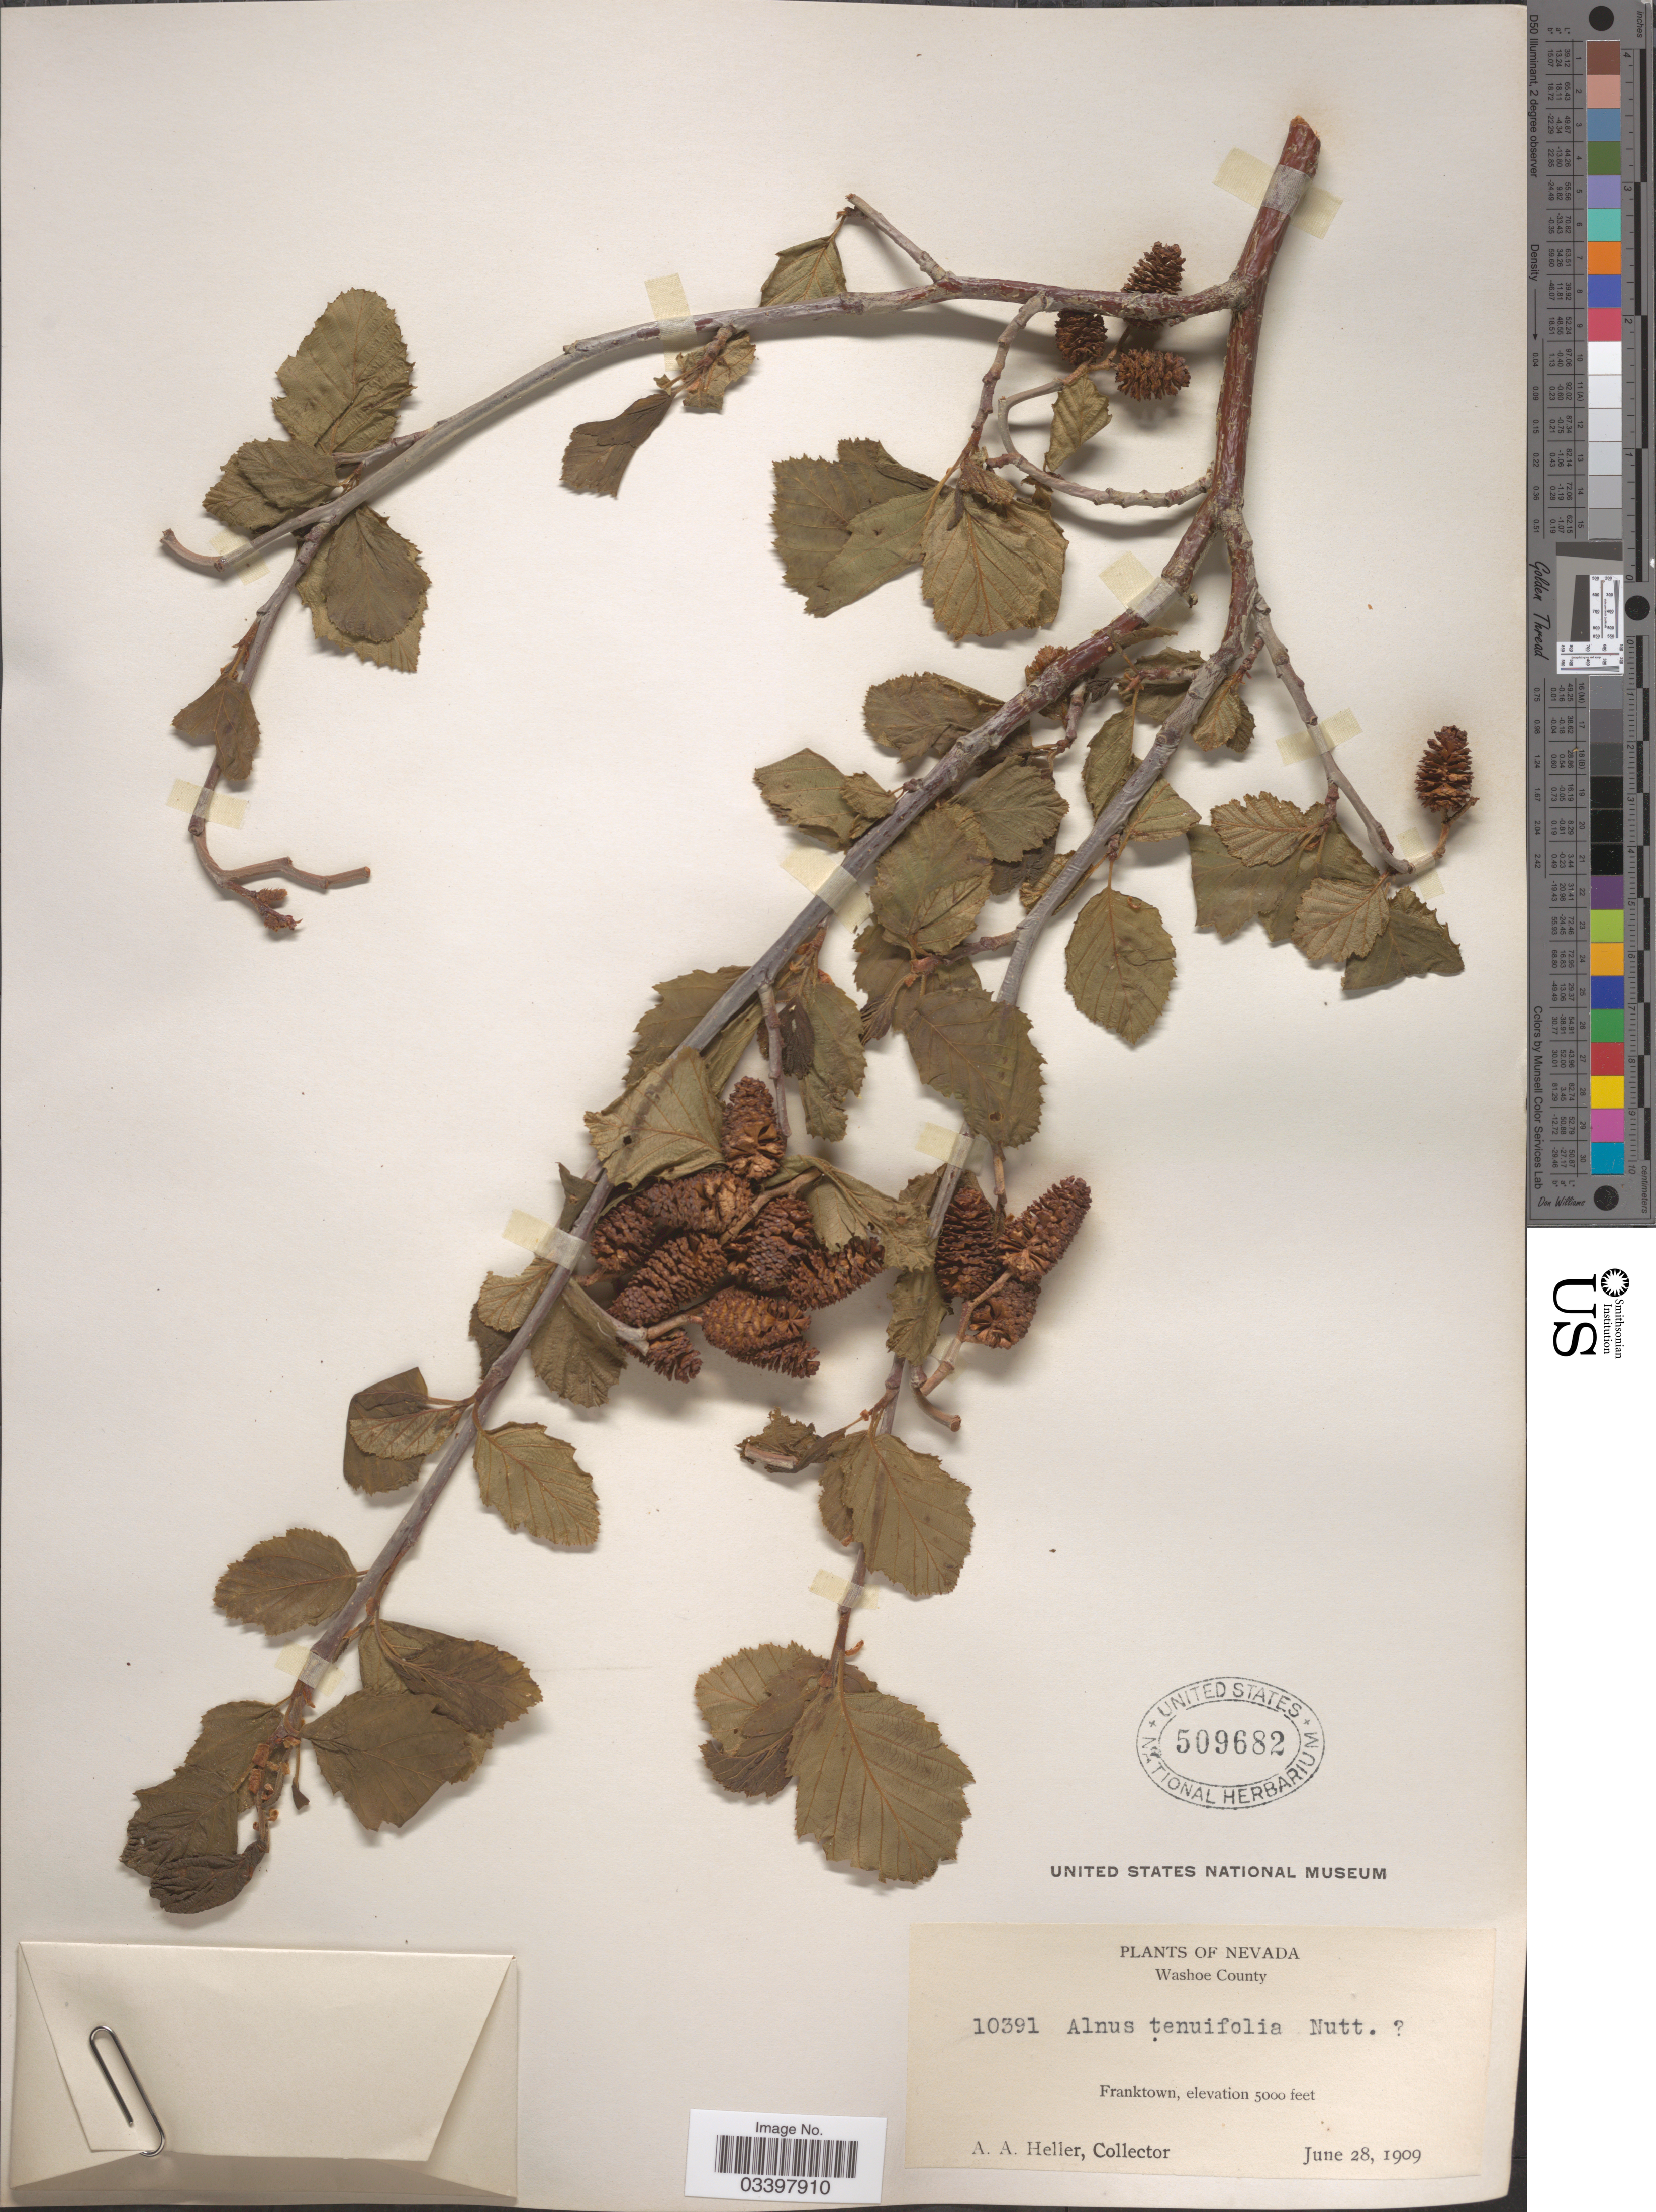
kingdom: Plantae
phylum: Tracheophyta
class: Magnoliopsida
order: Fagales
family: Betulaceae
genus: Alnus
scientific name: Alnus tenuifolia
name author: Nutt.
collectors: A. A. Heller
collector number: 10391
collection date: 1909-06-28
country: United States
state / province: Nevada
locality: Washoe County. Franktown.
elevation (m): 1524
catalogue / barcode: US 509682